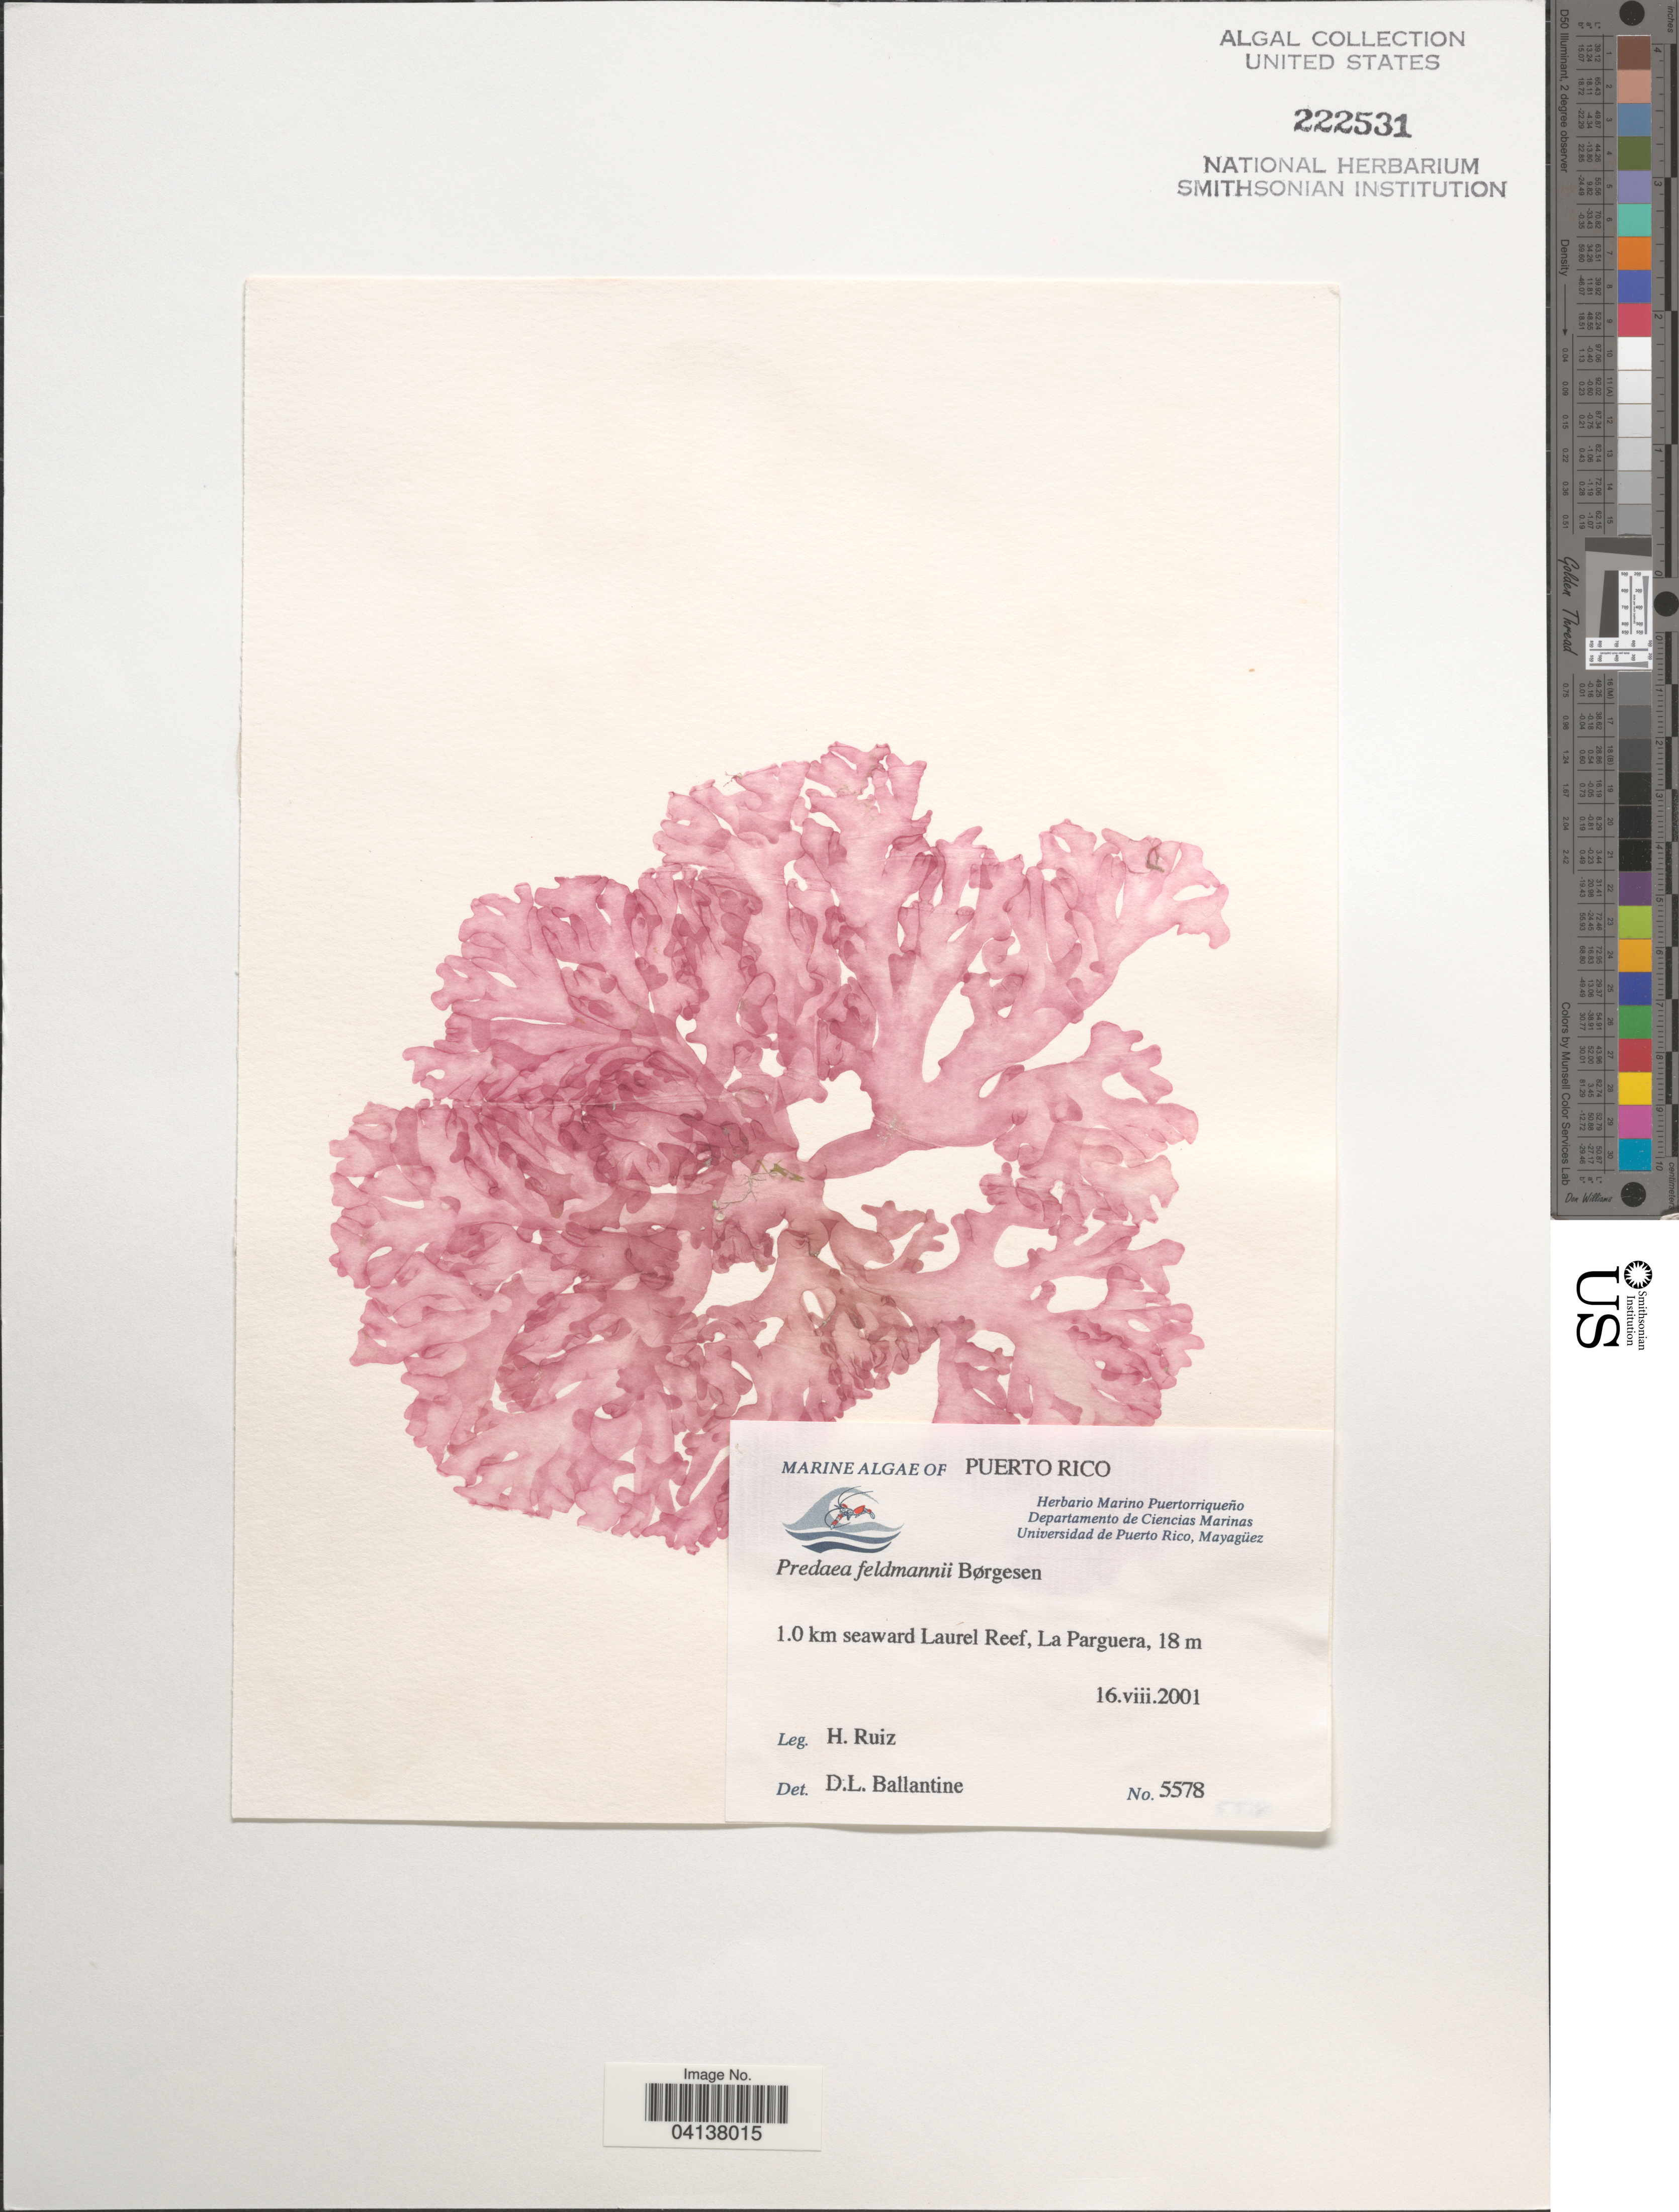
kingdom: Plantae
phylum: Rhodophyta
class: Florideophyceae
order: Nemastomatales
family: Nemastomataceae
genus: Predaea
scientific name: Predaea feldmannii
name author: Børgesen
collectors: H. Ruiz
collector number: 5578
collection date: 2001-08-16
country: Puerto Rico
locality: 1.0 km seaward Laurel Reef, La Parguera.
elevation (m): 18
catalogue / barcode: US 222531